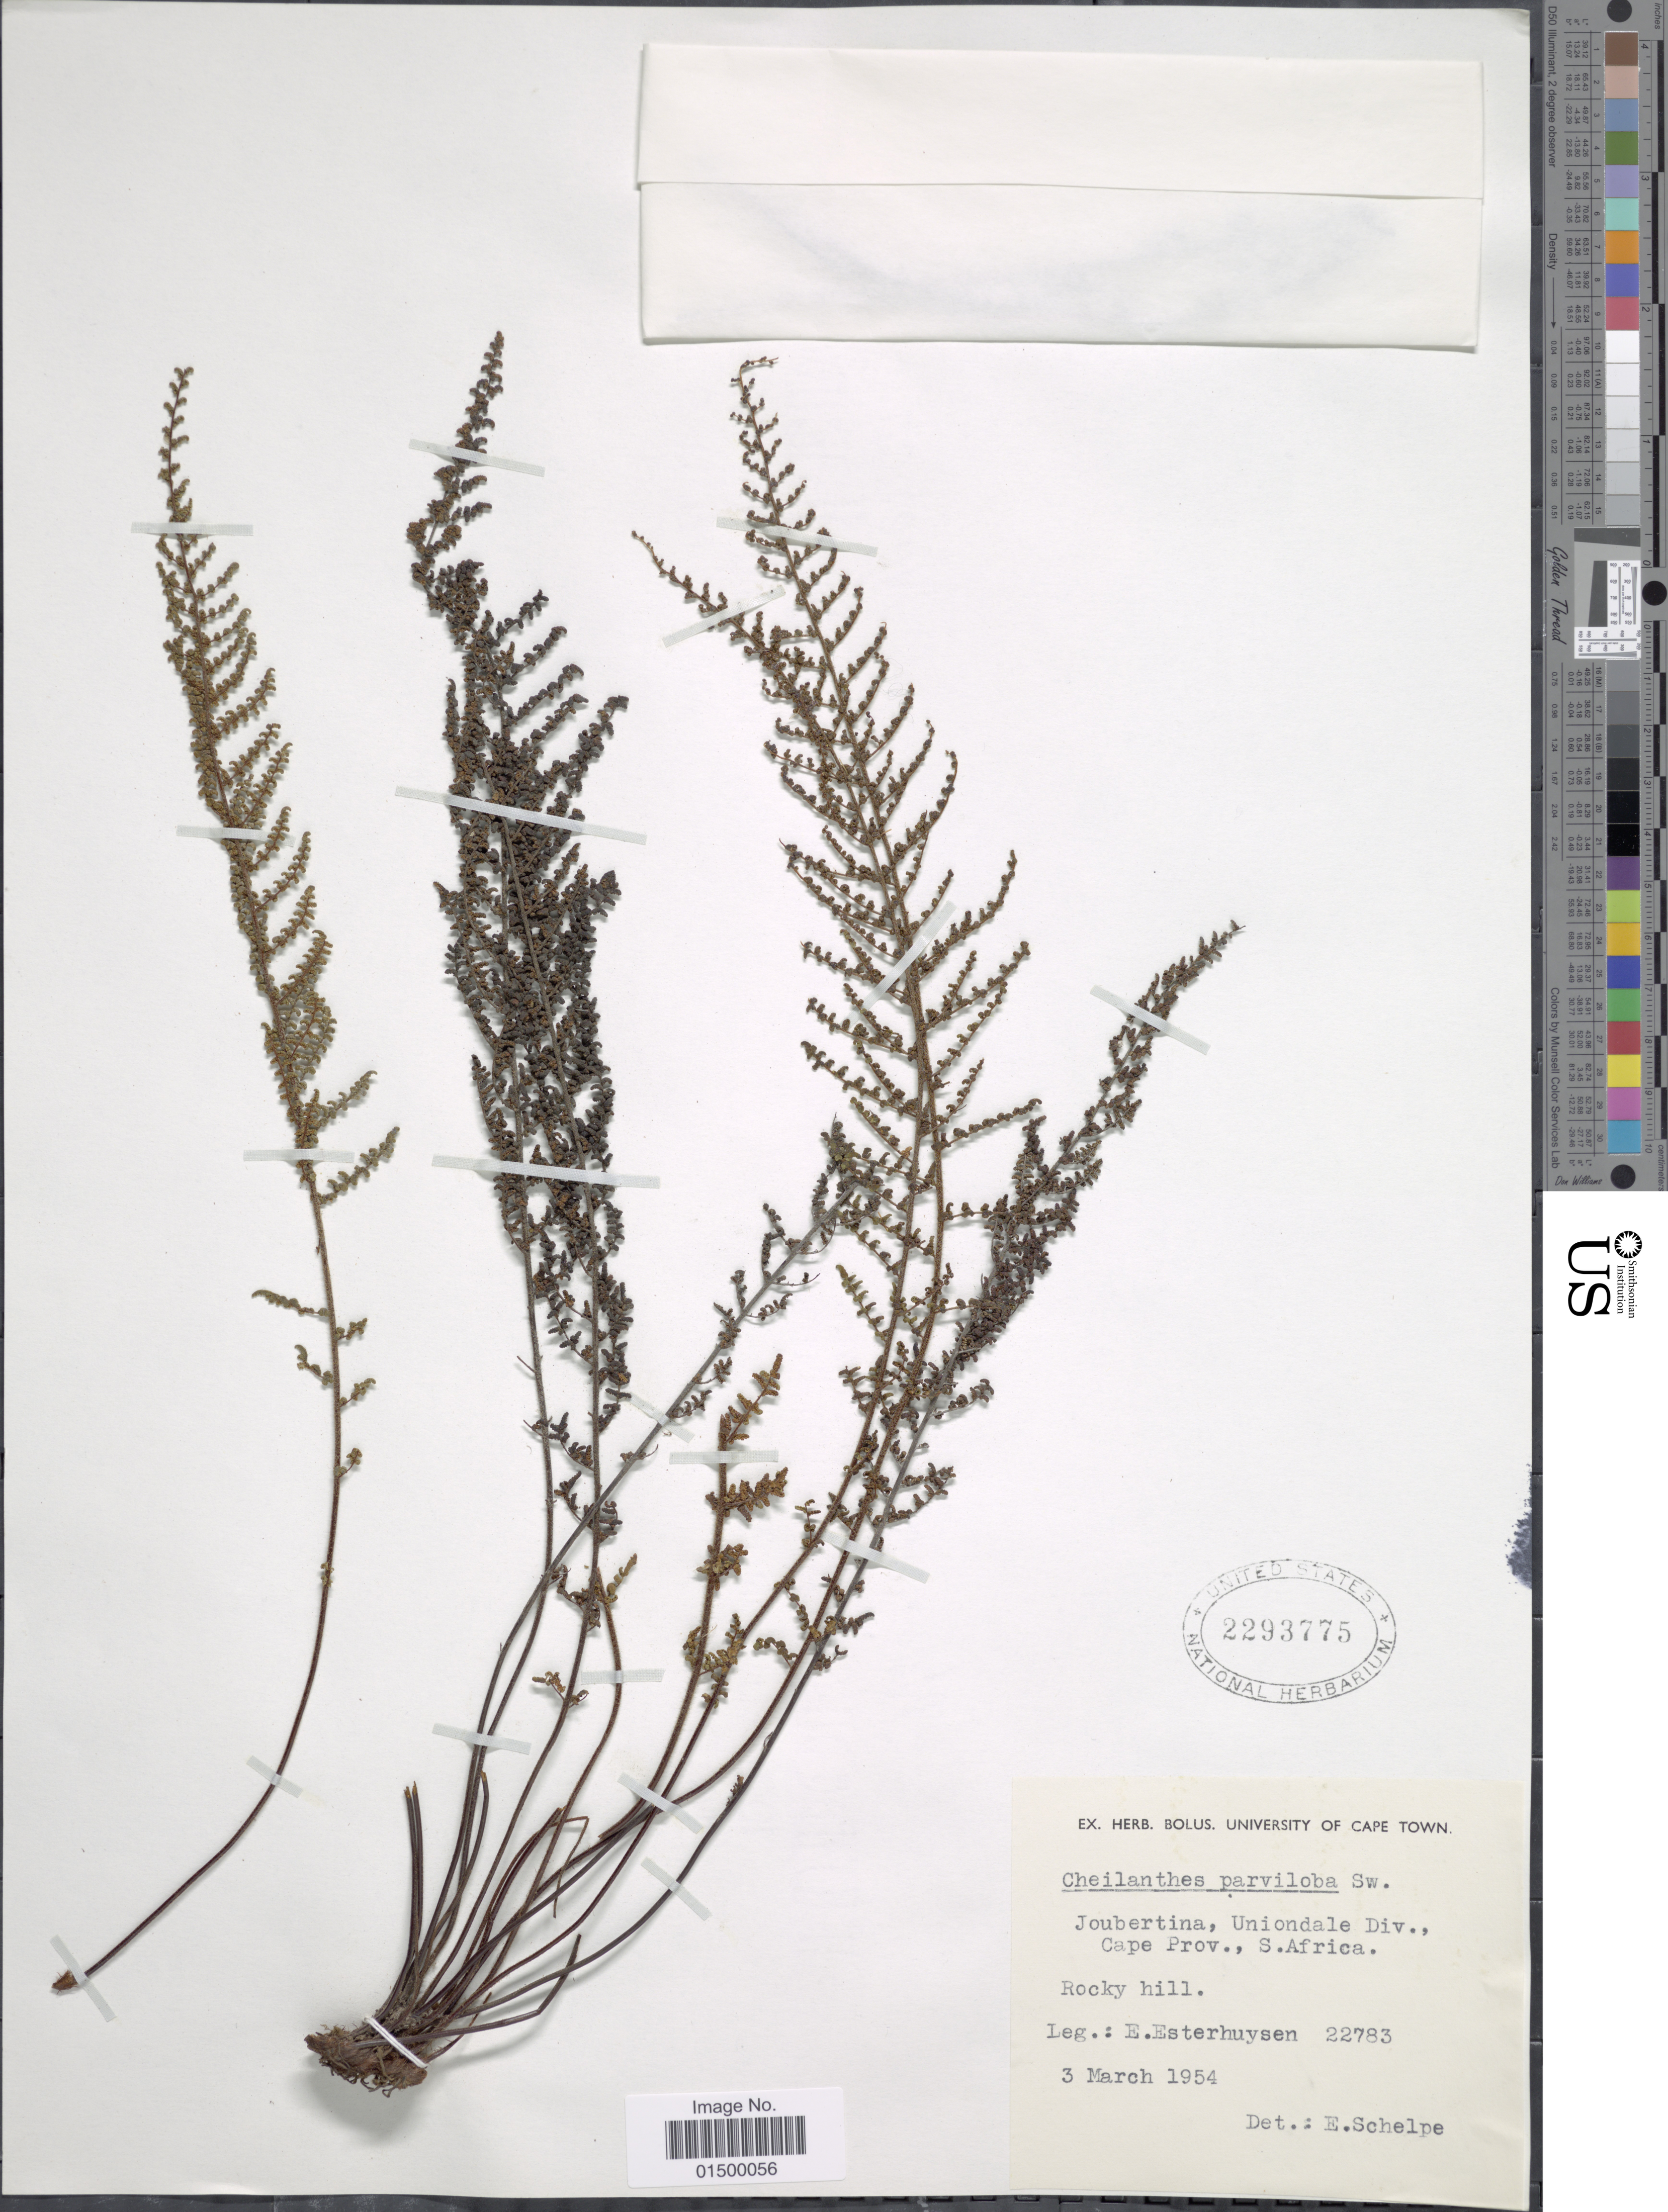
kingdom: Plantae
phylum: Tracheophyta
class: Polypodiopsida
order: Polypodiales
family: Pteridaceae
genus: Cheilanthes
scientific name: Cheilanthes parviloba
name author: (Sw.) Sw.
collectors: E. E. Esterhuysen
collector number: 22783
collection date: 1954-03-03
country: South Africa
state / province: Western Cape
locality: Joubertina, Uniondale Div., Cape Prov., S.Africa.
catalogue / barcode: US 2293775